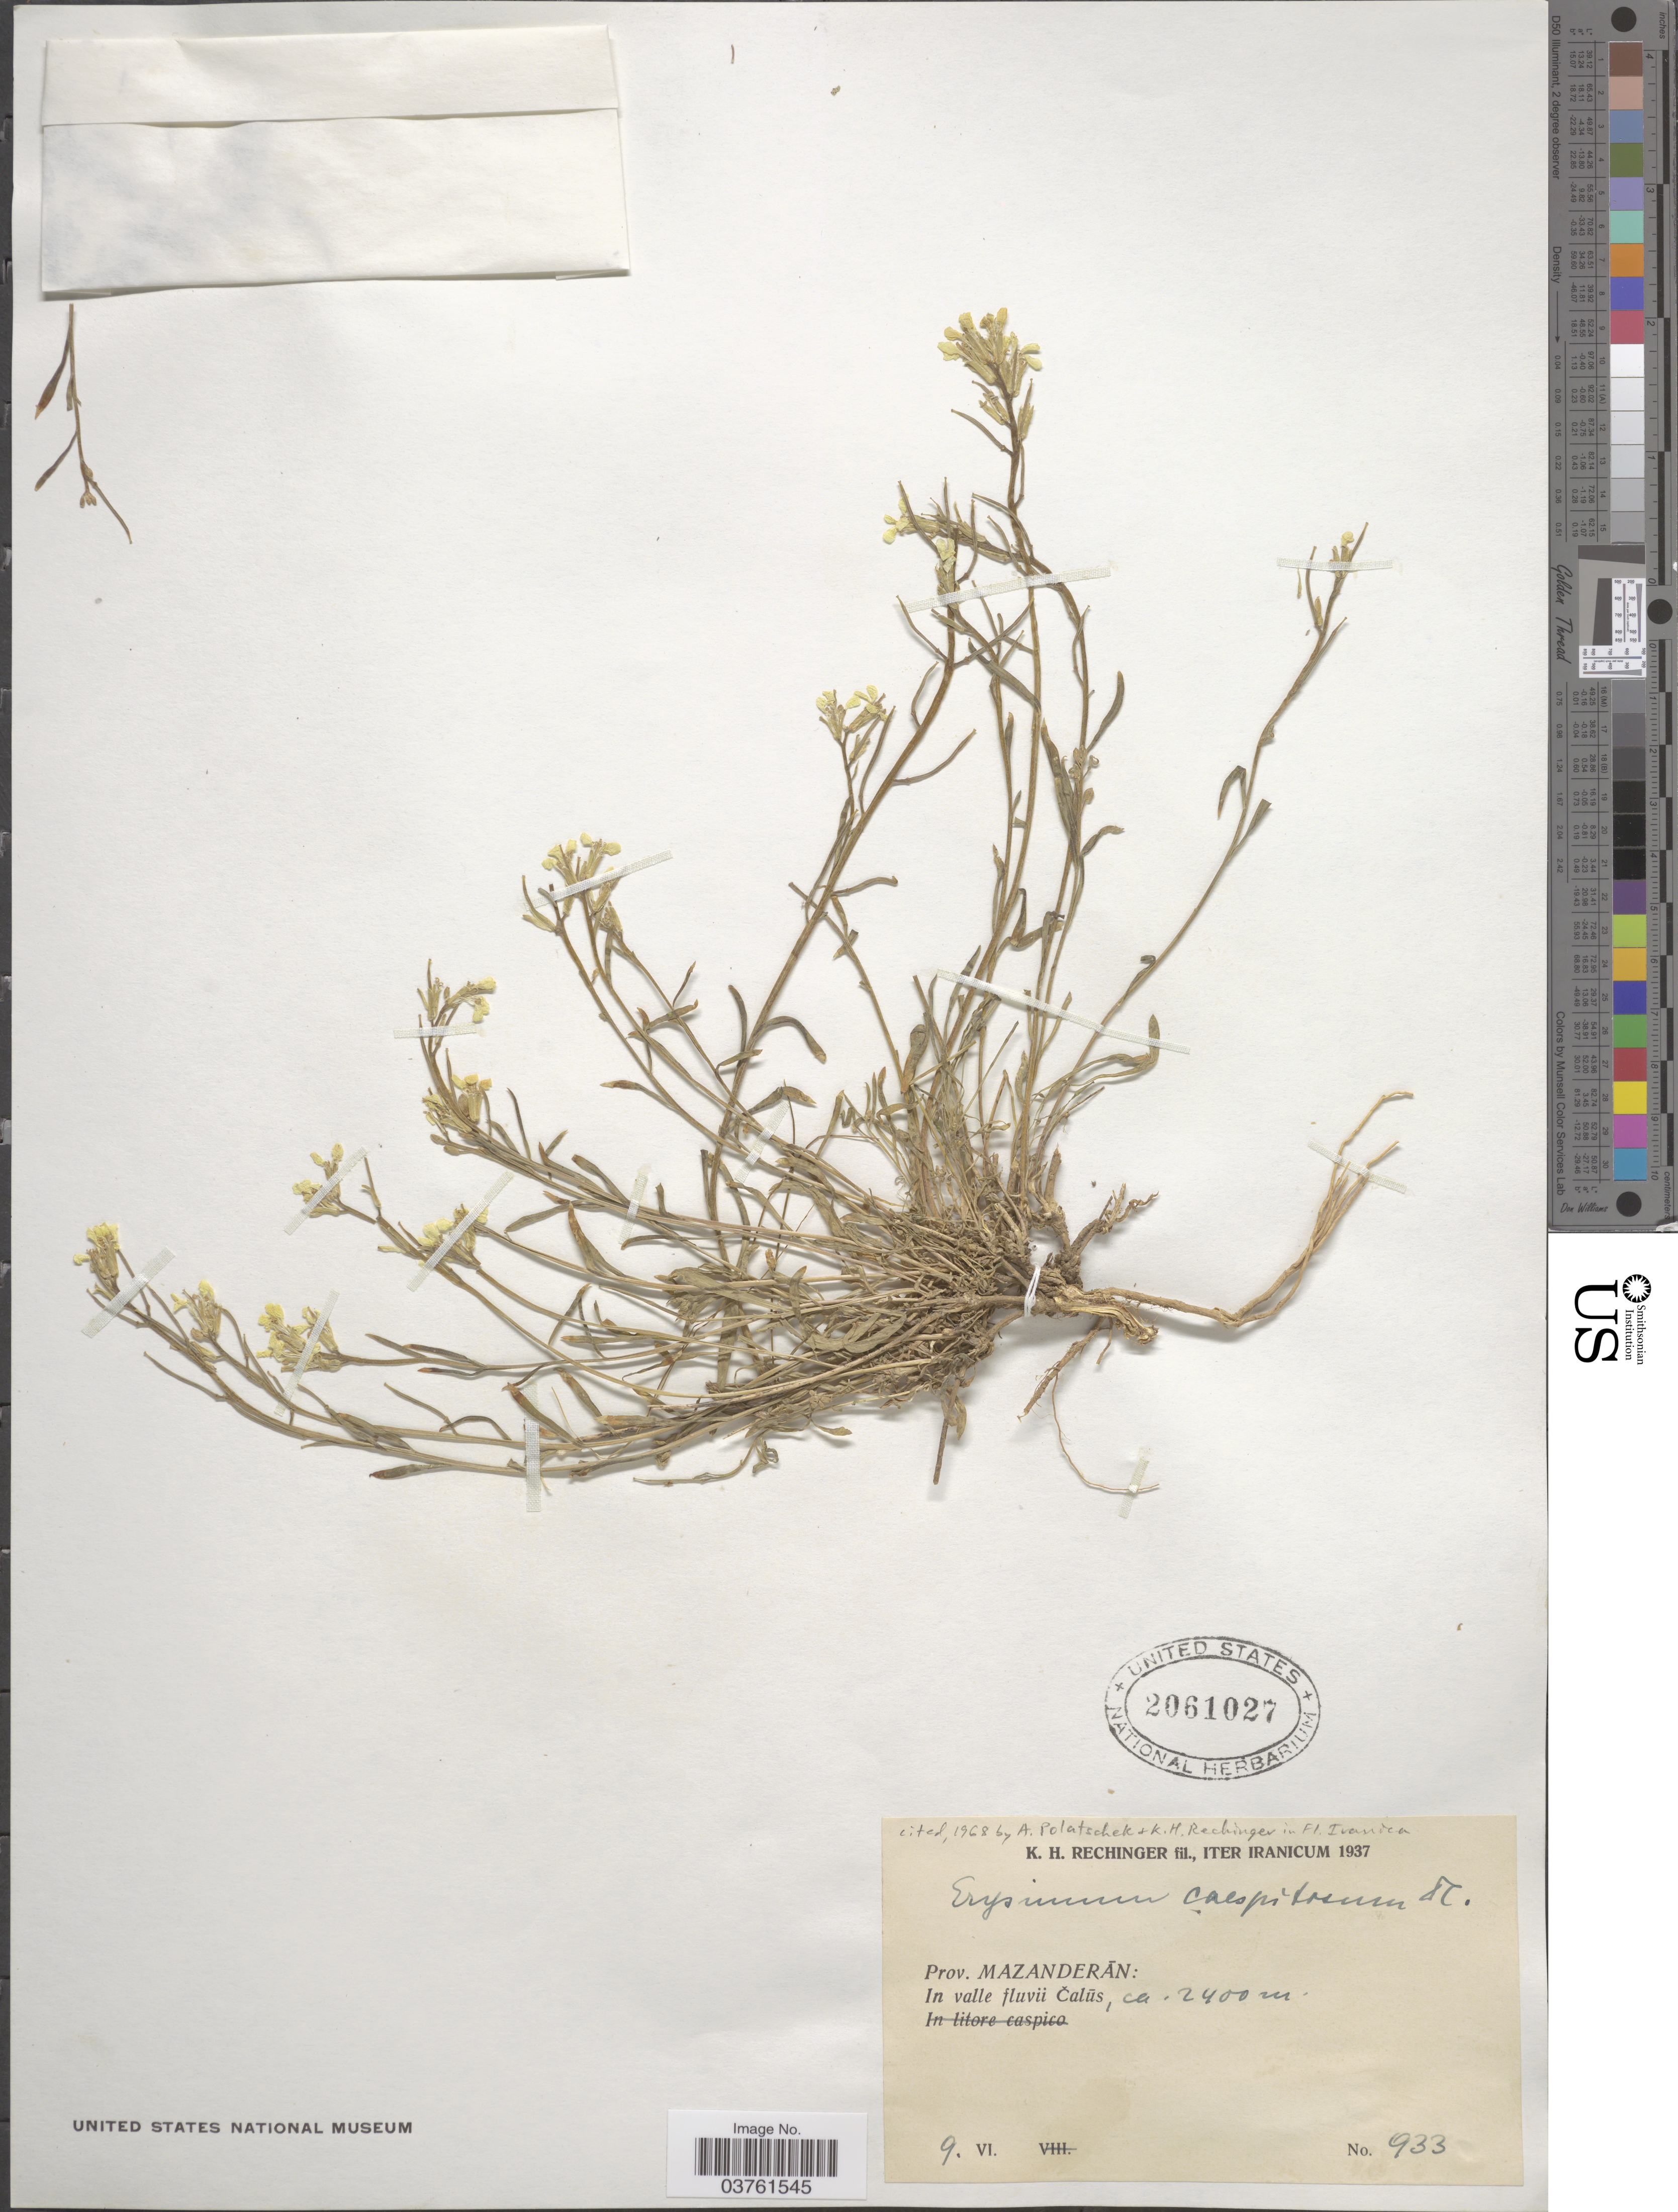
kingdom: Plantae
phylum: Tracheophyta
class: Magnoliopsida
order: Brassicales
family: Brassicaceae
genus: Erysimum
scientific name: Erysimum caespitosum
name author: DC.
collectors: K. H. Rechinger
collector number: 933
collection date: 1937-06-09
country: Iran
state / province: Mazandaran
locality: Iter Iranicum. Prov. Mazanderān: In valle fluvii Čalūs.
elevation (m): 2400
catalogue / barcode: US 2061027